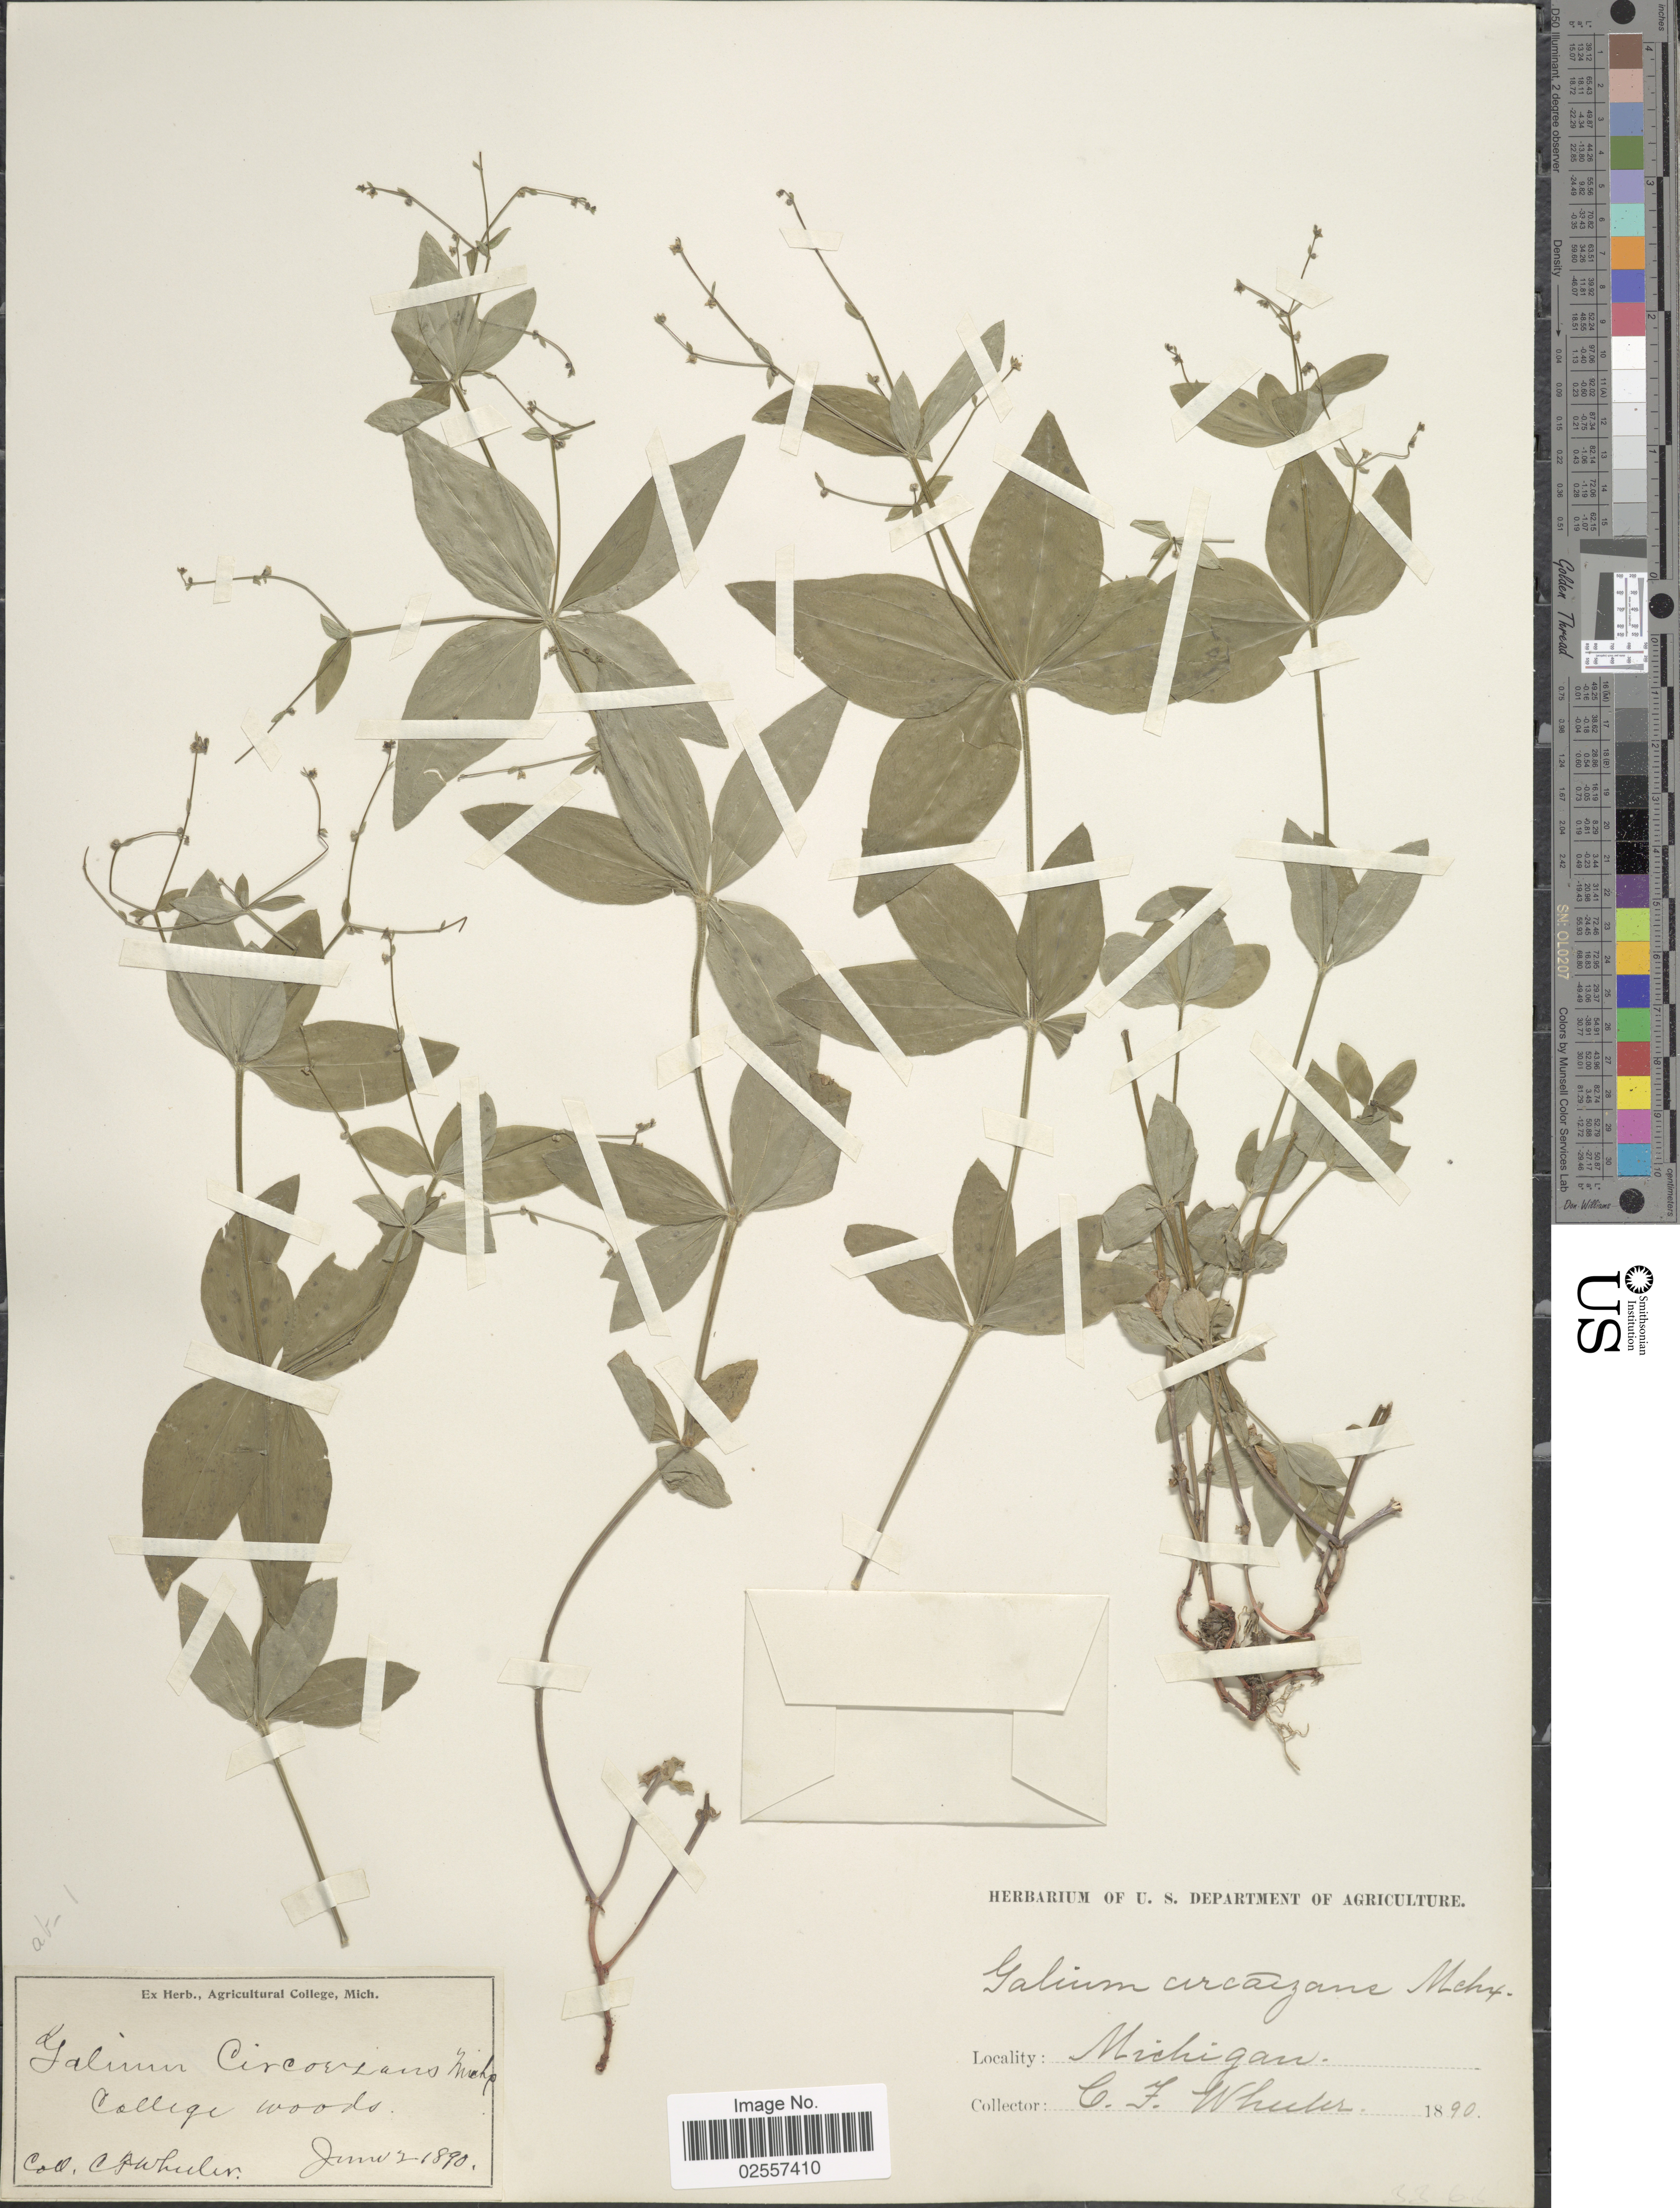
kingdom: Plantae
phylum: Tracheophyta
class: Magnoliopsida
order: Gentianales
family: Rubiaceae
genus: Galium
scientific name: Galium circaezans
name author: Michx.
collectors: C. Wheeler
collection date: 1890-06-02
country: United States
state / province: Michigan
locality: College Woods.